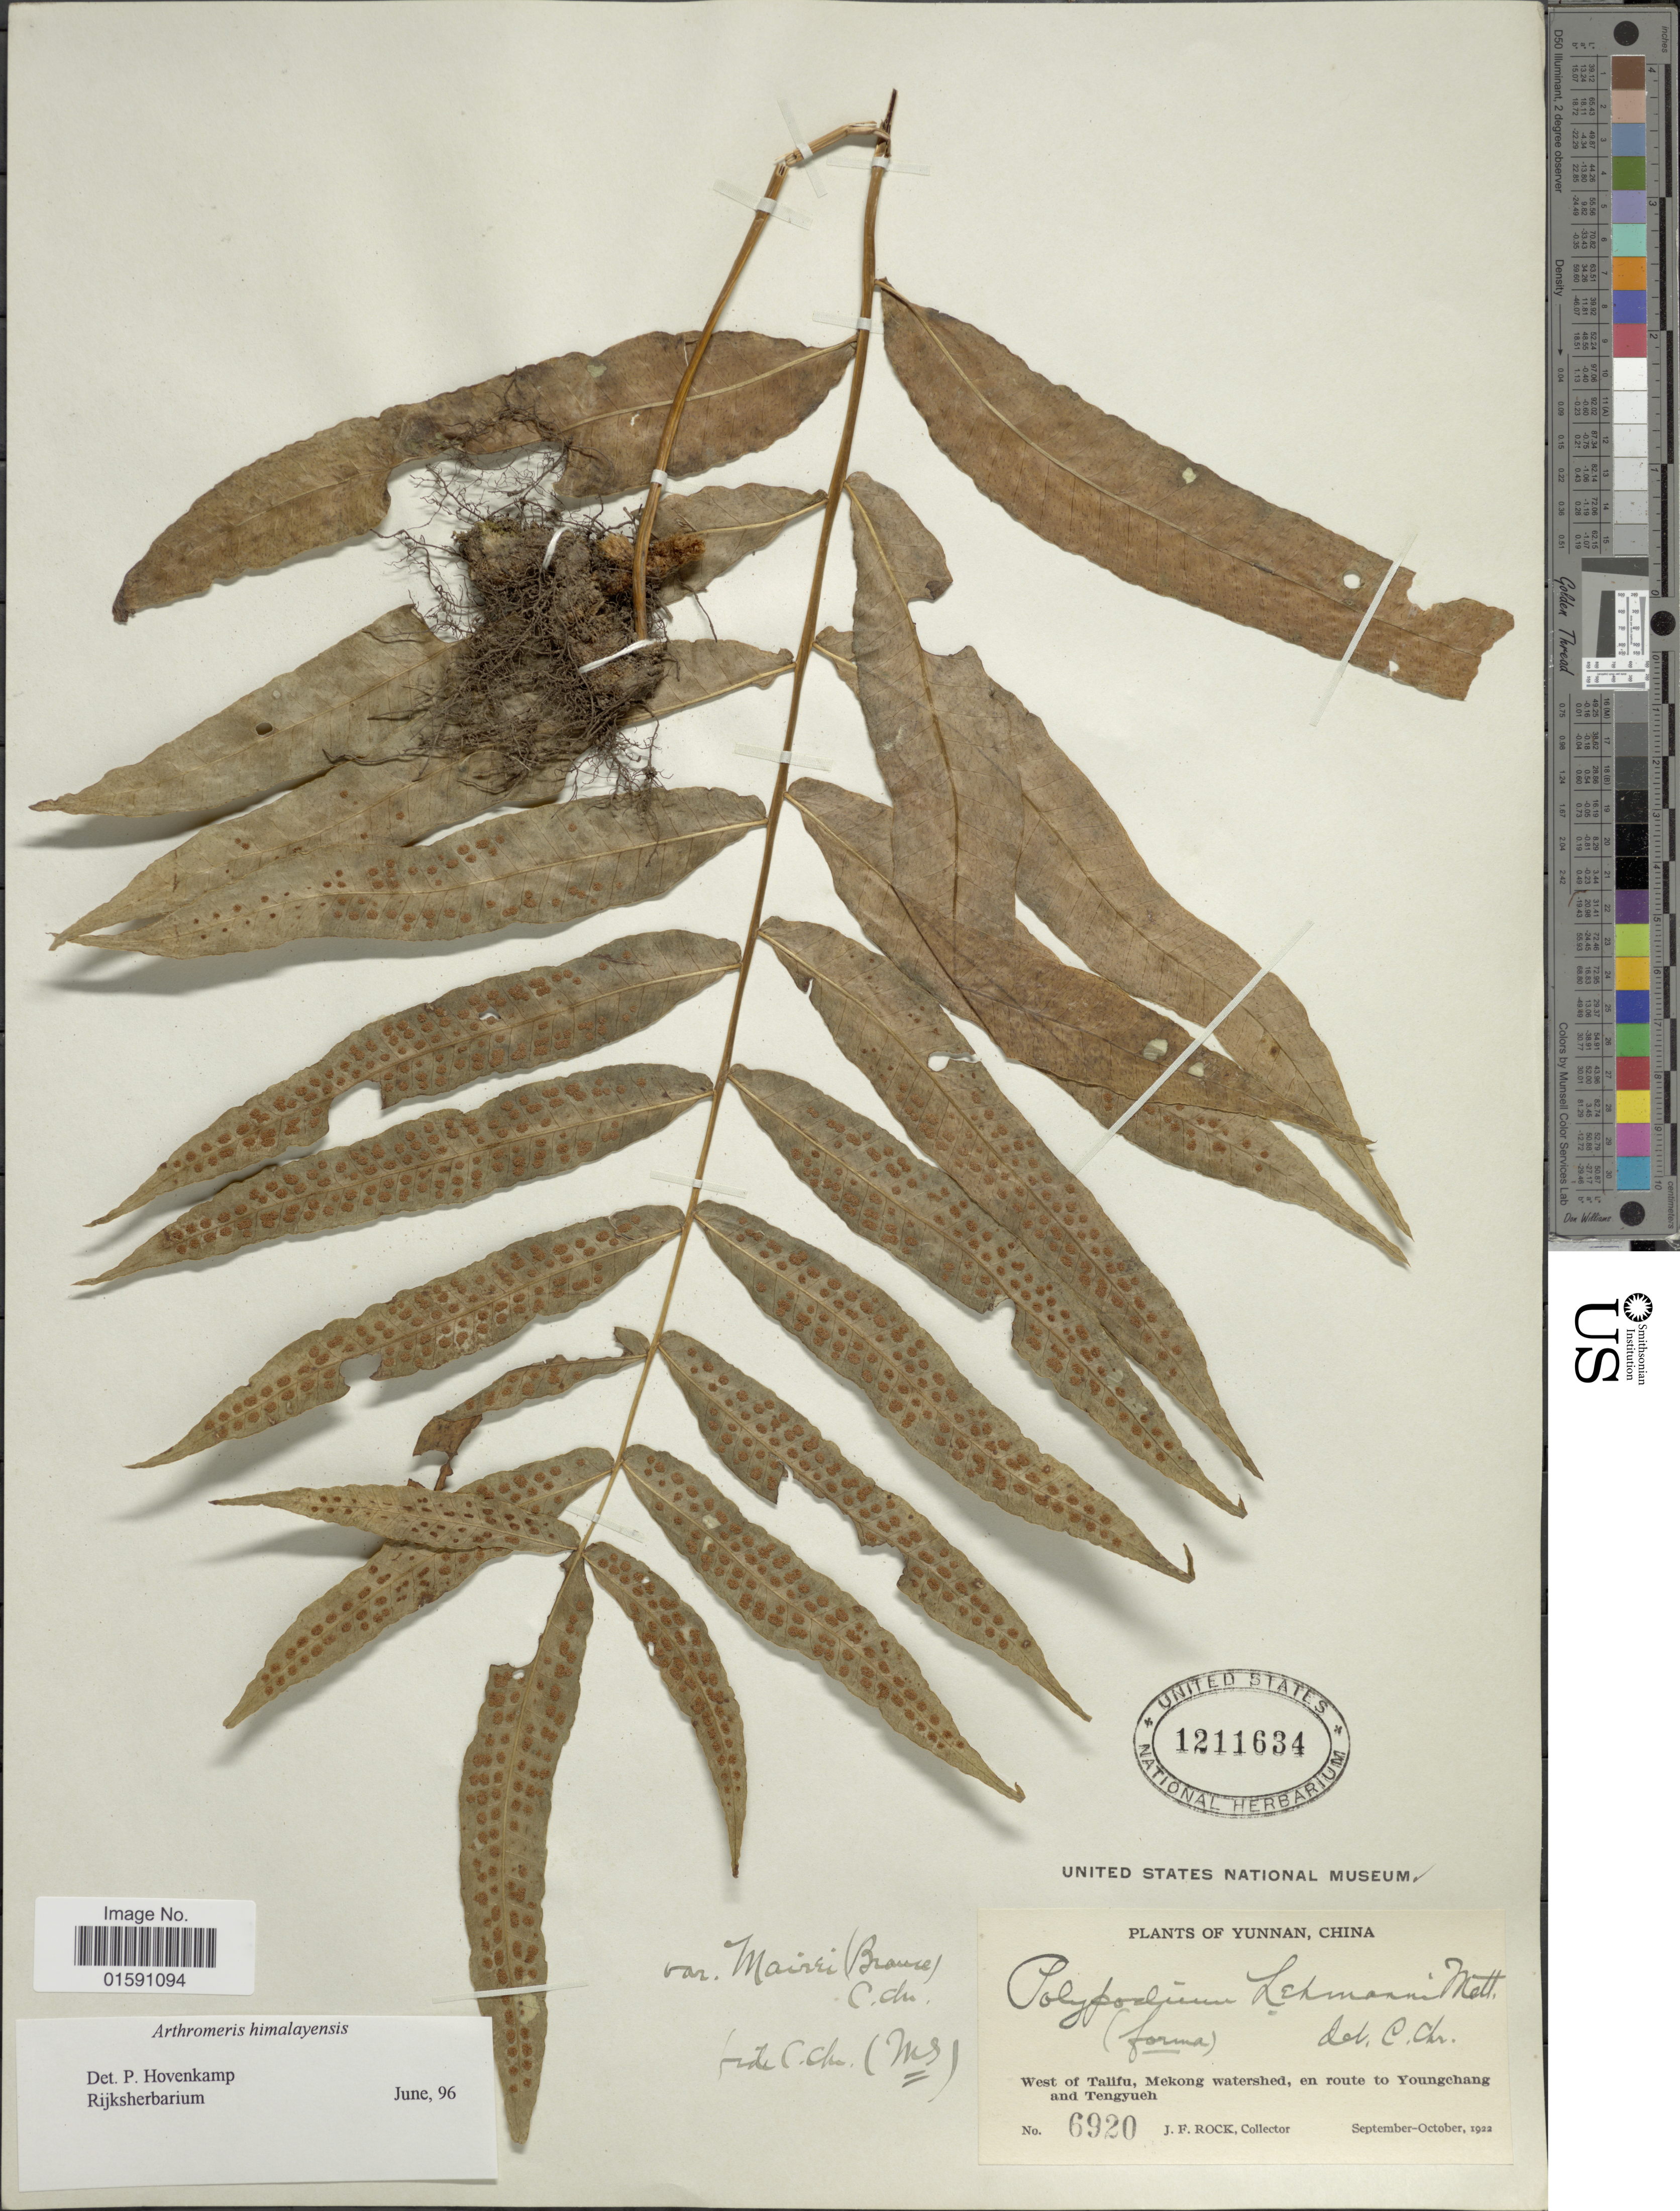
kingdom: Plantae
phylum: Tracheophyta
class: Polypodiopsida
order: Polypodiales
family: Polypodiaceae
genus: Arthromeris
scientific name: Arthromeris himalayensis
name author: (Hook.) Ching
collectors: J. Rock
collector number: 6920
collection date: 1922-09/1922-10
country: China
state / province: Yunnan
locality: West of Talifu, Mekong watershed, en route to Youngchang and Tengyueh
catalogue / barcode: US 1211634